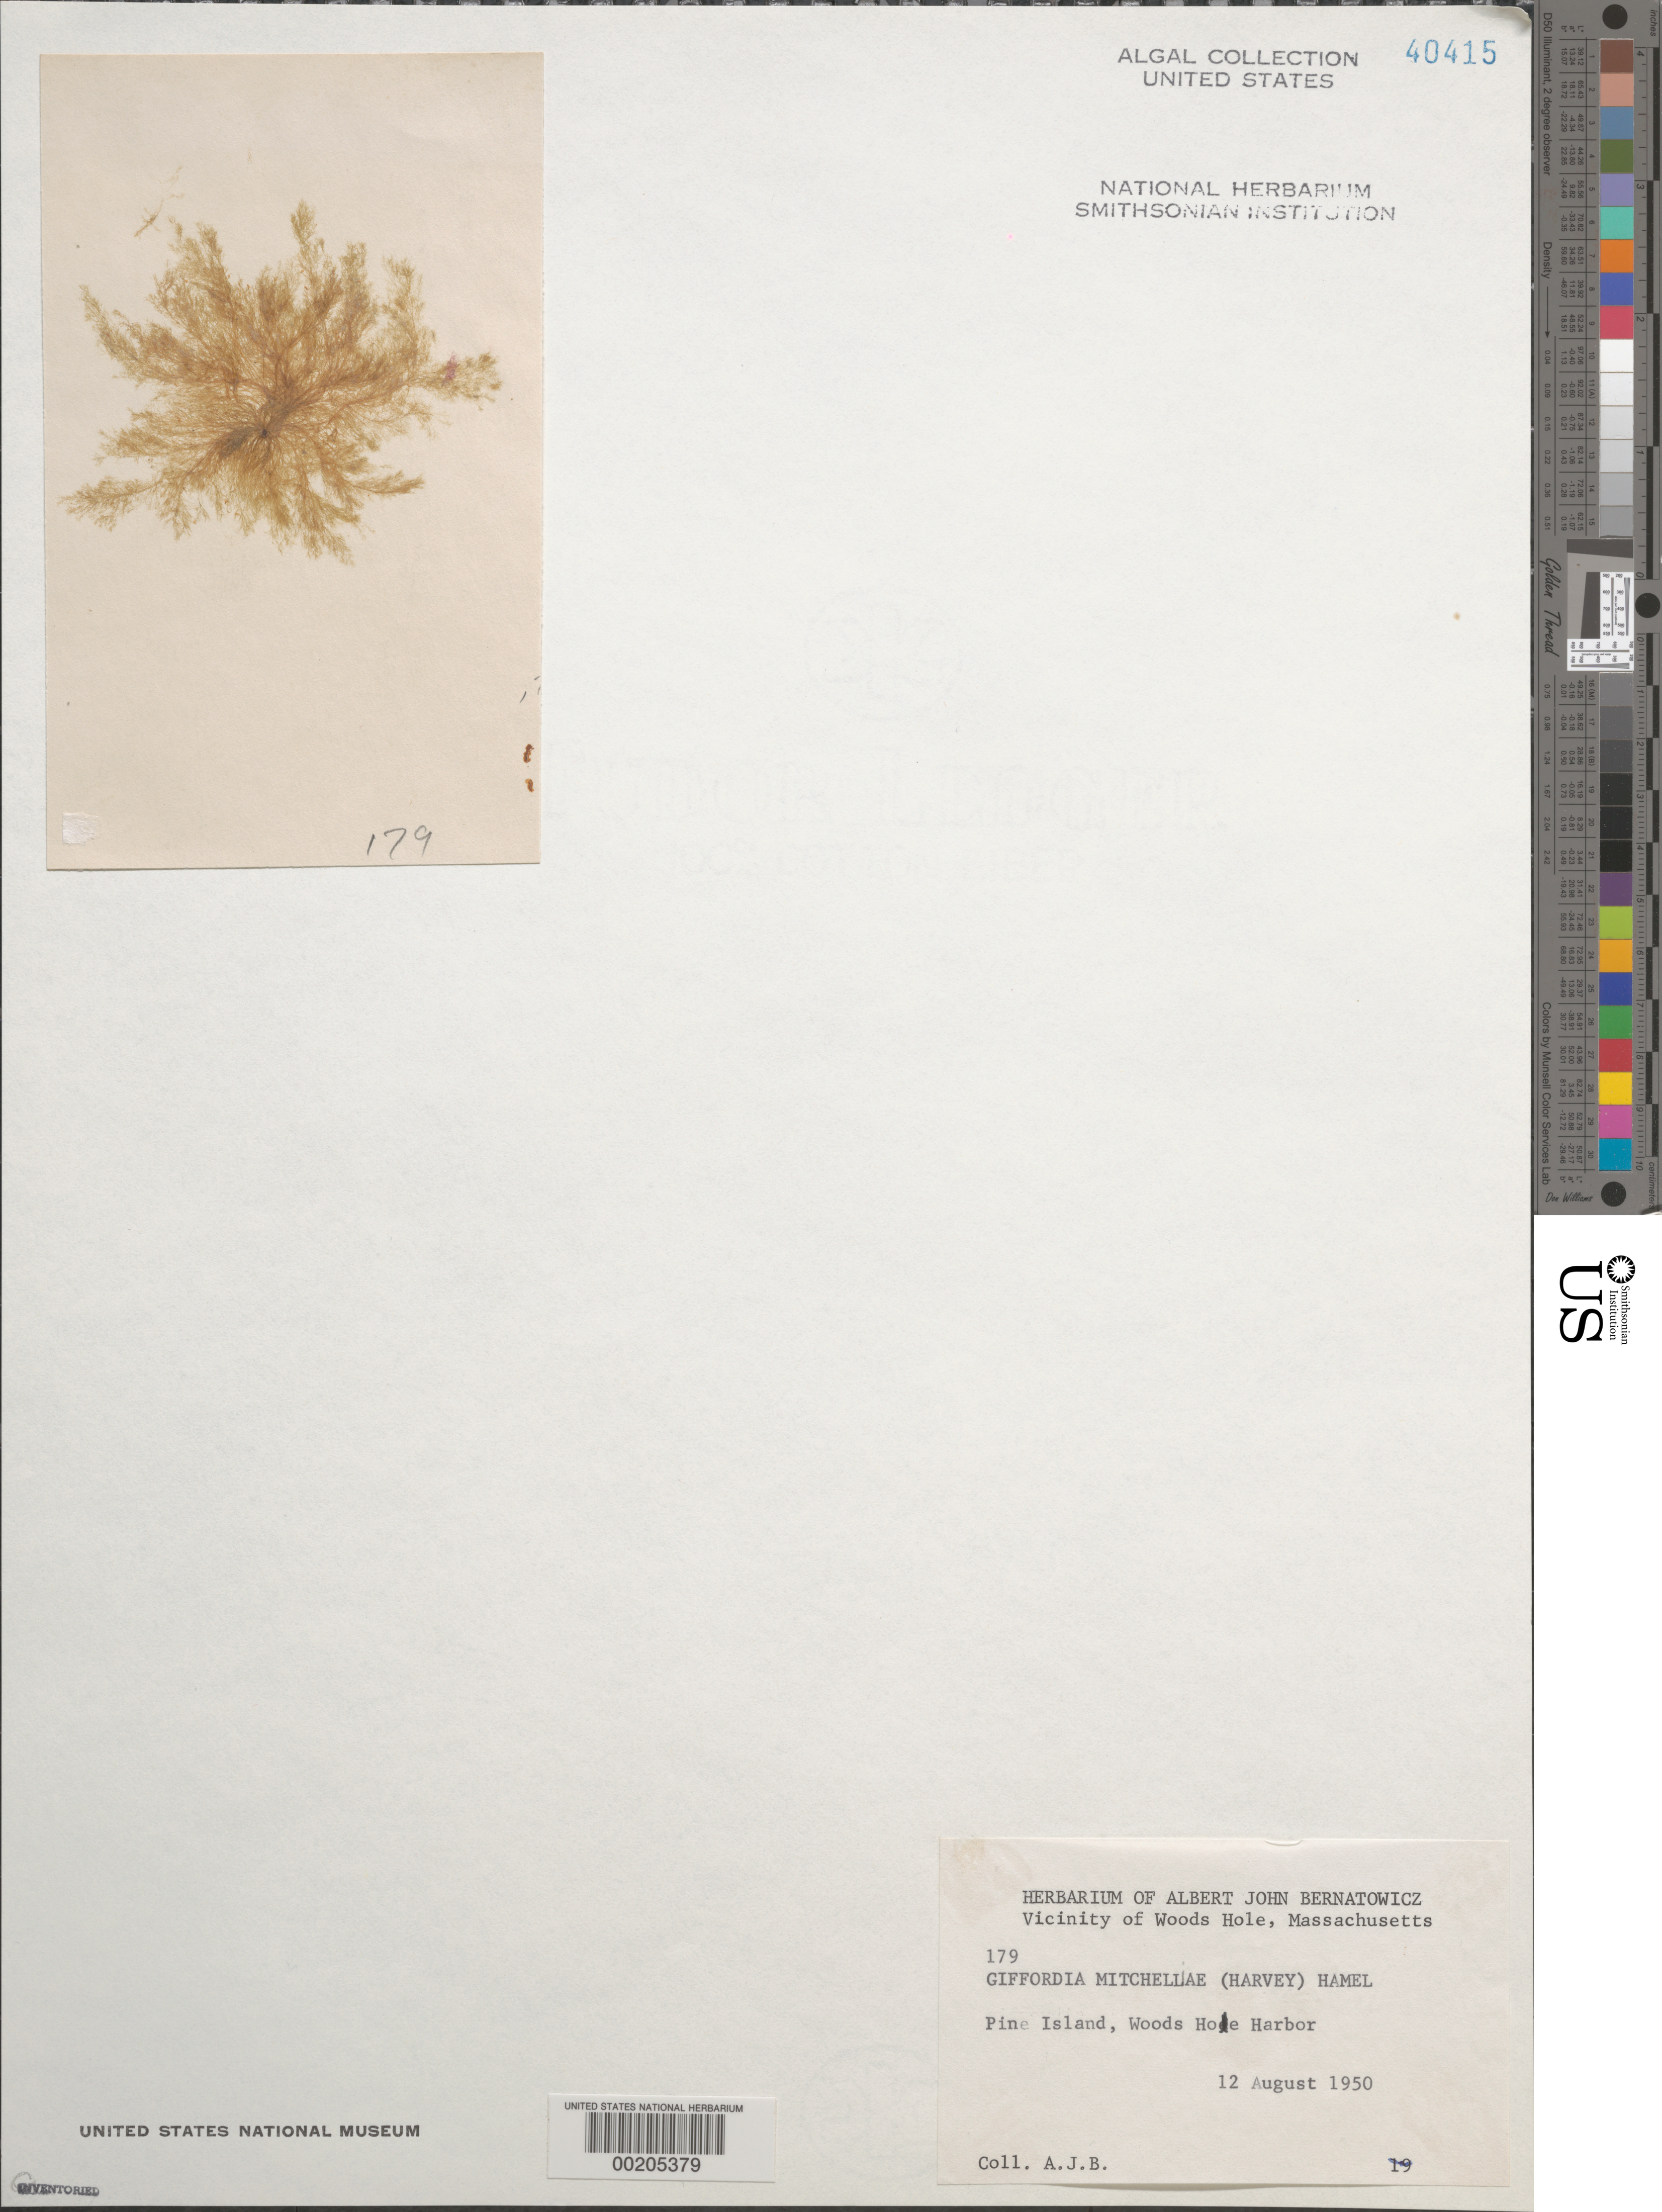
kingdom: Chromista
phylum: Ochrophyta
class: Phaeophyceae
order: Ectocarpales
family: Acinetosporaceae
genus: Feldmannia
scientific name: Feldmannia mitchelliae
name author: (Harv.) H.-S. Kim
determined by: Algae name updating Project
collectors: A. Bernatowicz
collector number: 179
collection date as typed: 12 Aug 1950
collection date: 1950-08-12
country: United States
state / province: Massachusetts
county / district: Dukes County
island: Pine Island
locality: Woods Hole Harbor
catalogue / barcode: US 40415